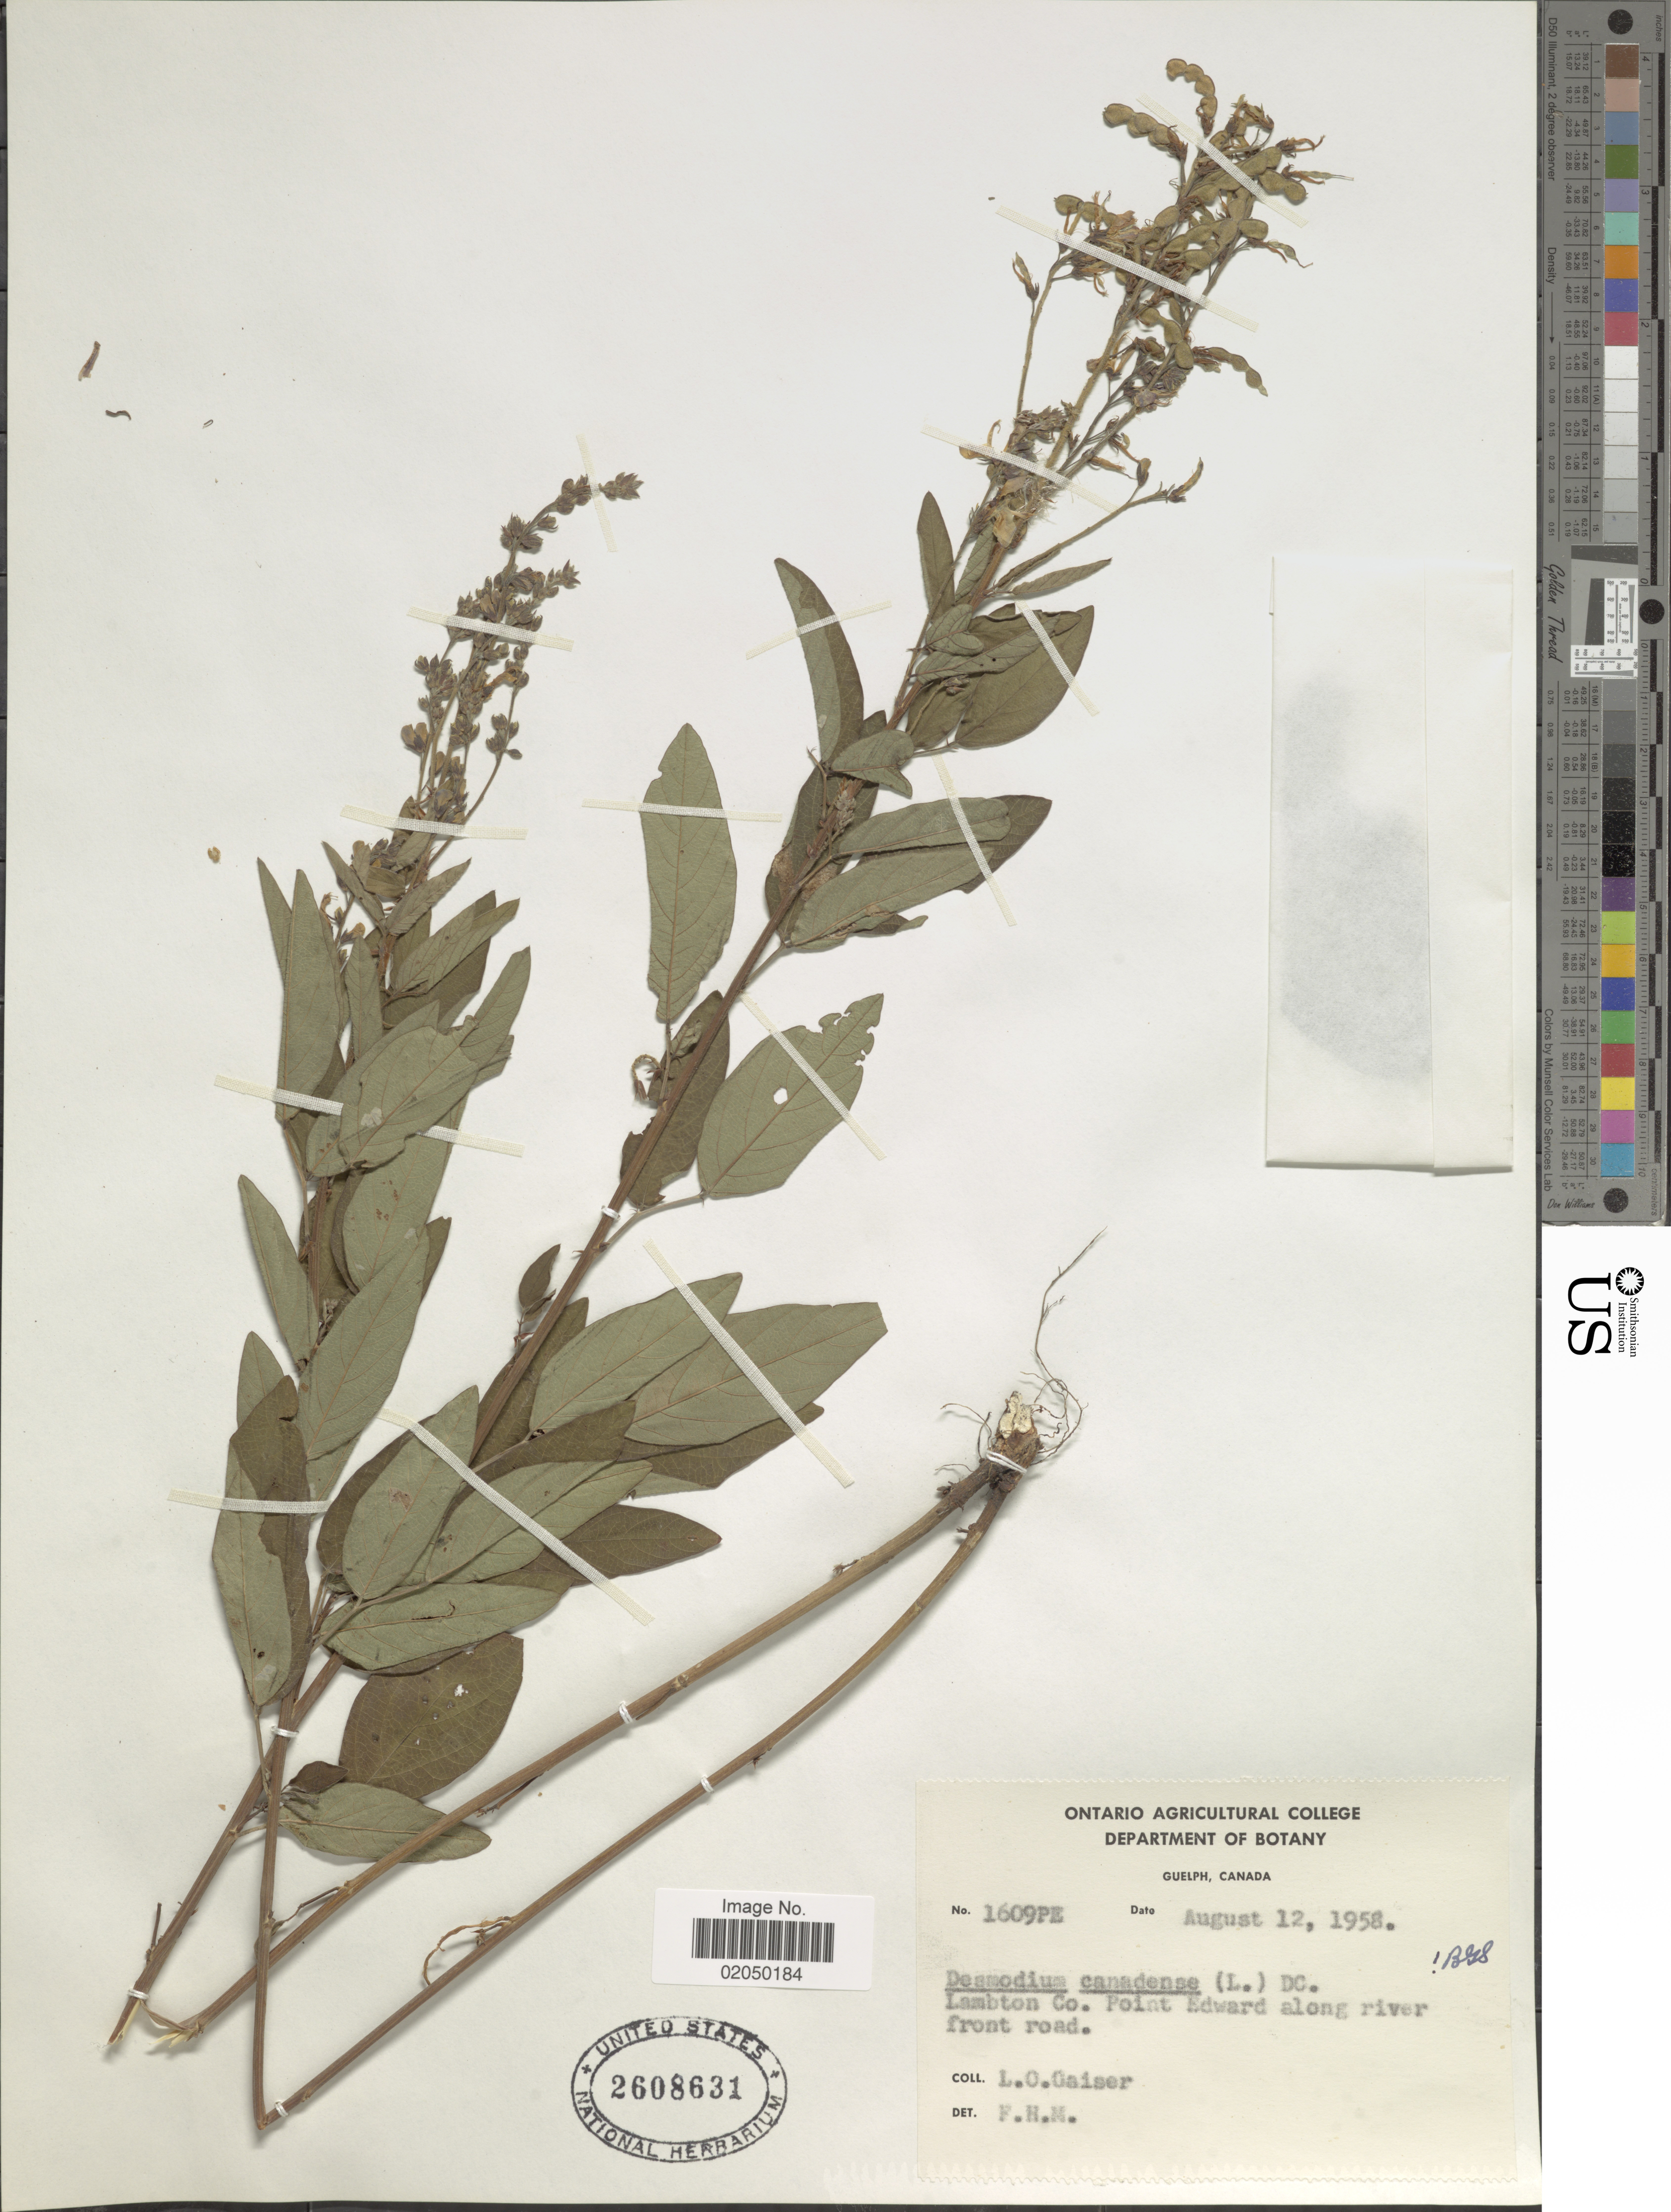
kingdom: Plantae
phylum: Tracheophyta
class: Magnoliopsida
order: Fabales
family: Fabaceae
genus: Desmodium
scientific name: Desmodium canadense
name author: (L.) DC.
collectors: L. Gaiser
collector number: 1609PE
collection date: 1958-08-12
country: Canada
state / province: Ontario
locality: Guelph, Lambton Co. Point Edward along river front road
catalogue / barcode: US 2608631